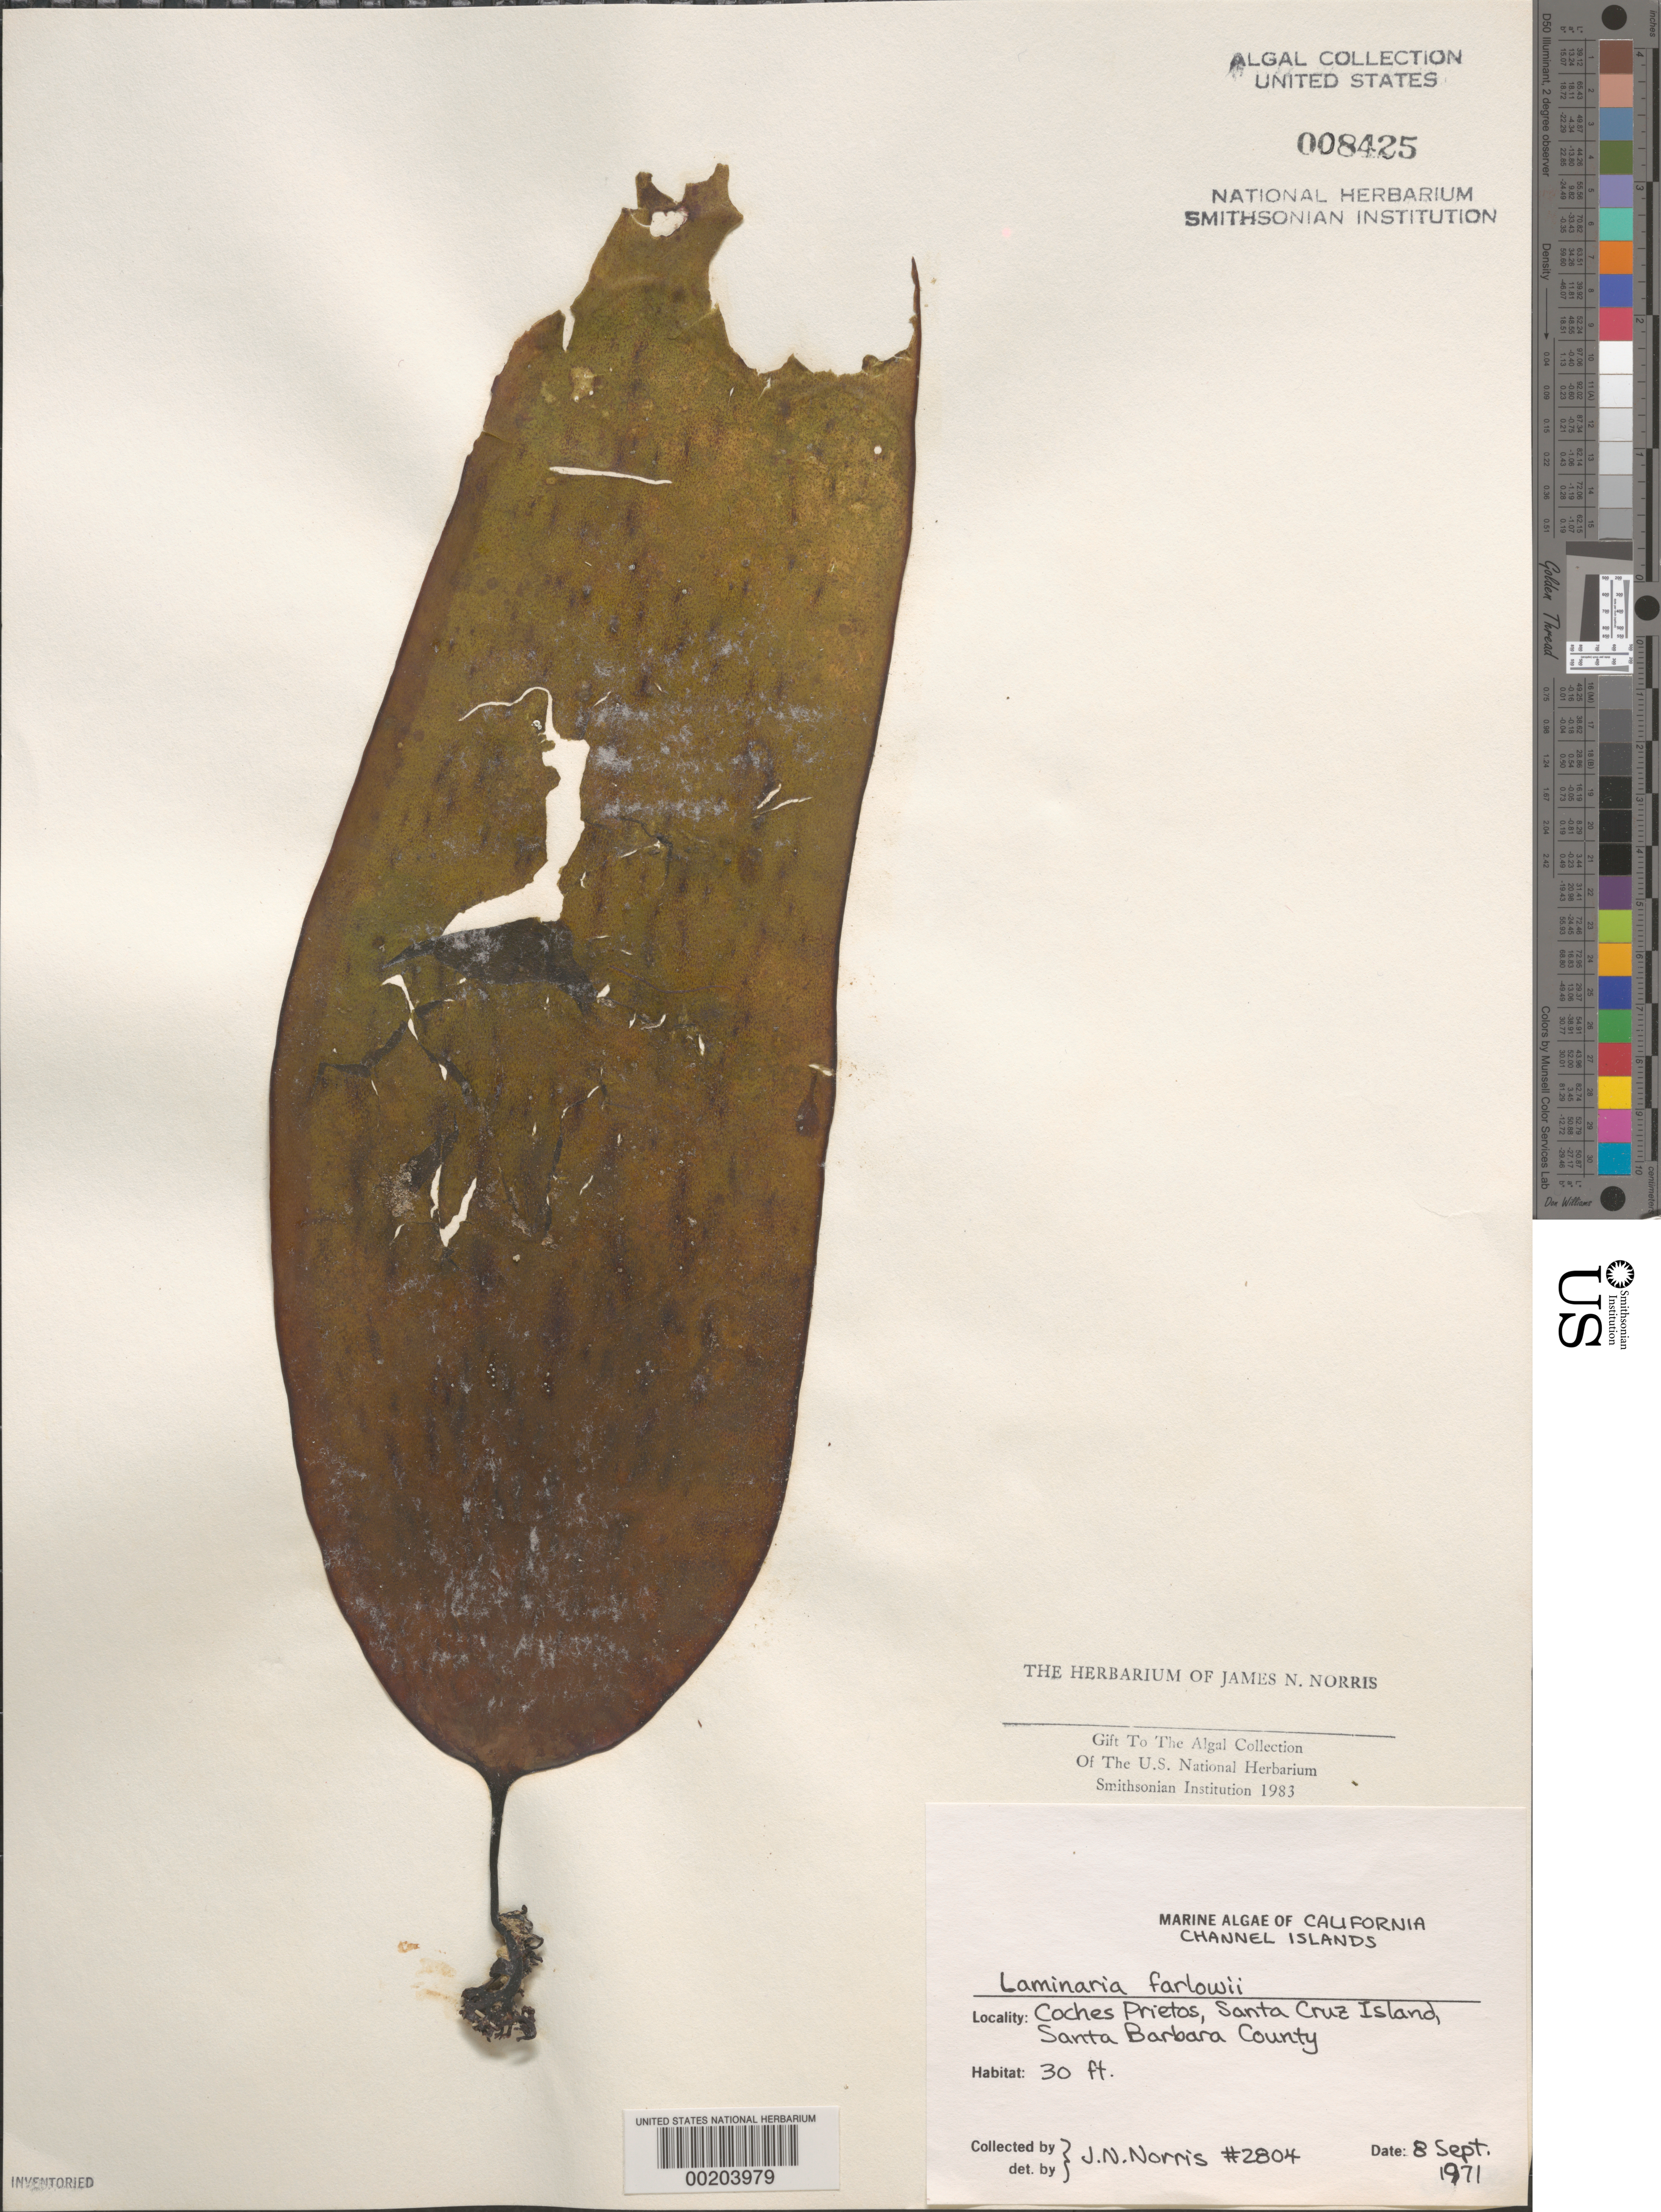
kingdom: Chromista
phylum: Ochrophyta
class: Phaeophyceae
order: Laminariales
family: Laminariaceae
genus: Laminaria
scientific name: Laminaria farlowii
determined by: Norris, James N.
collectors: J. N. Norris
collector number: JN-2804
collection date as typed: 08 Sep 1971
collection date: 1971-09-08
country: United States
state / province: California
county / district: Santa Barbara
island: Santa Cruz Island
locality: Coches Prietos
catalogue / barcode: US 8425